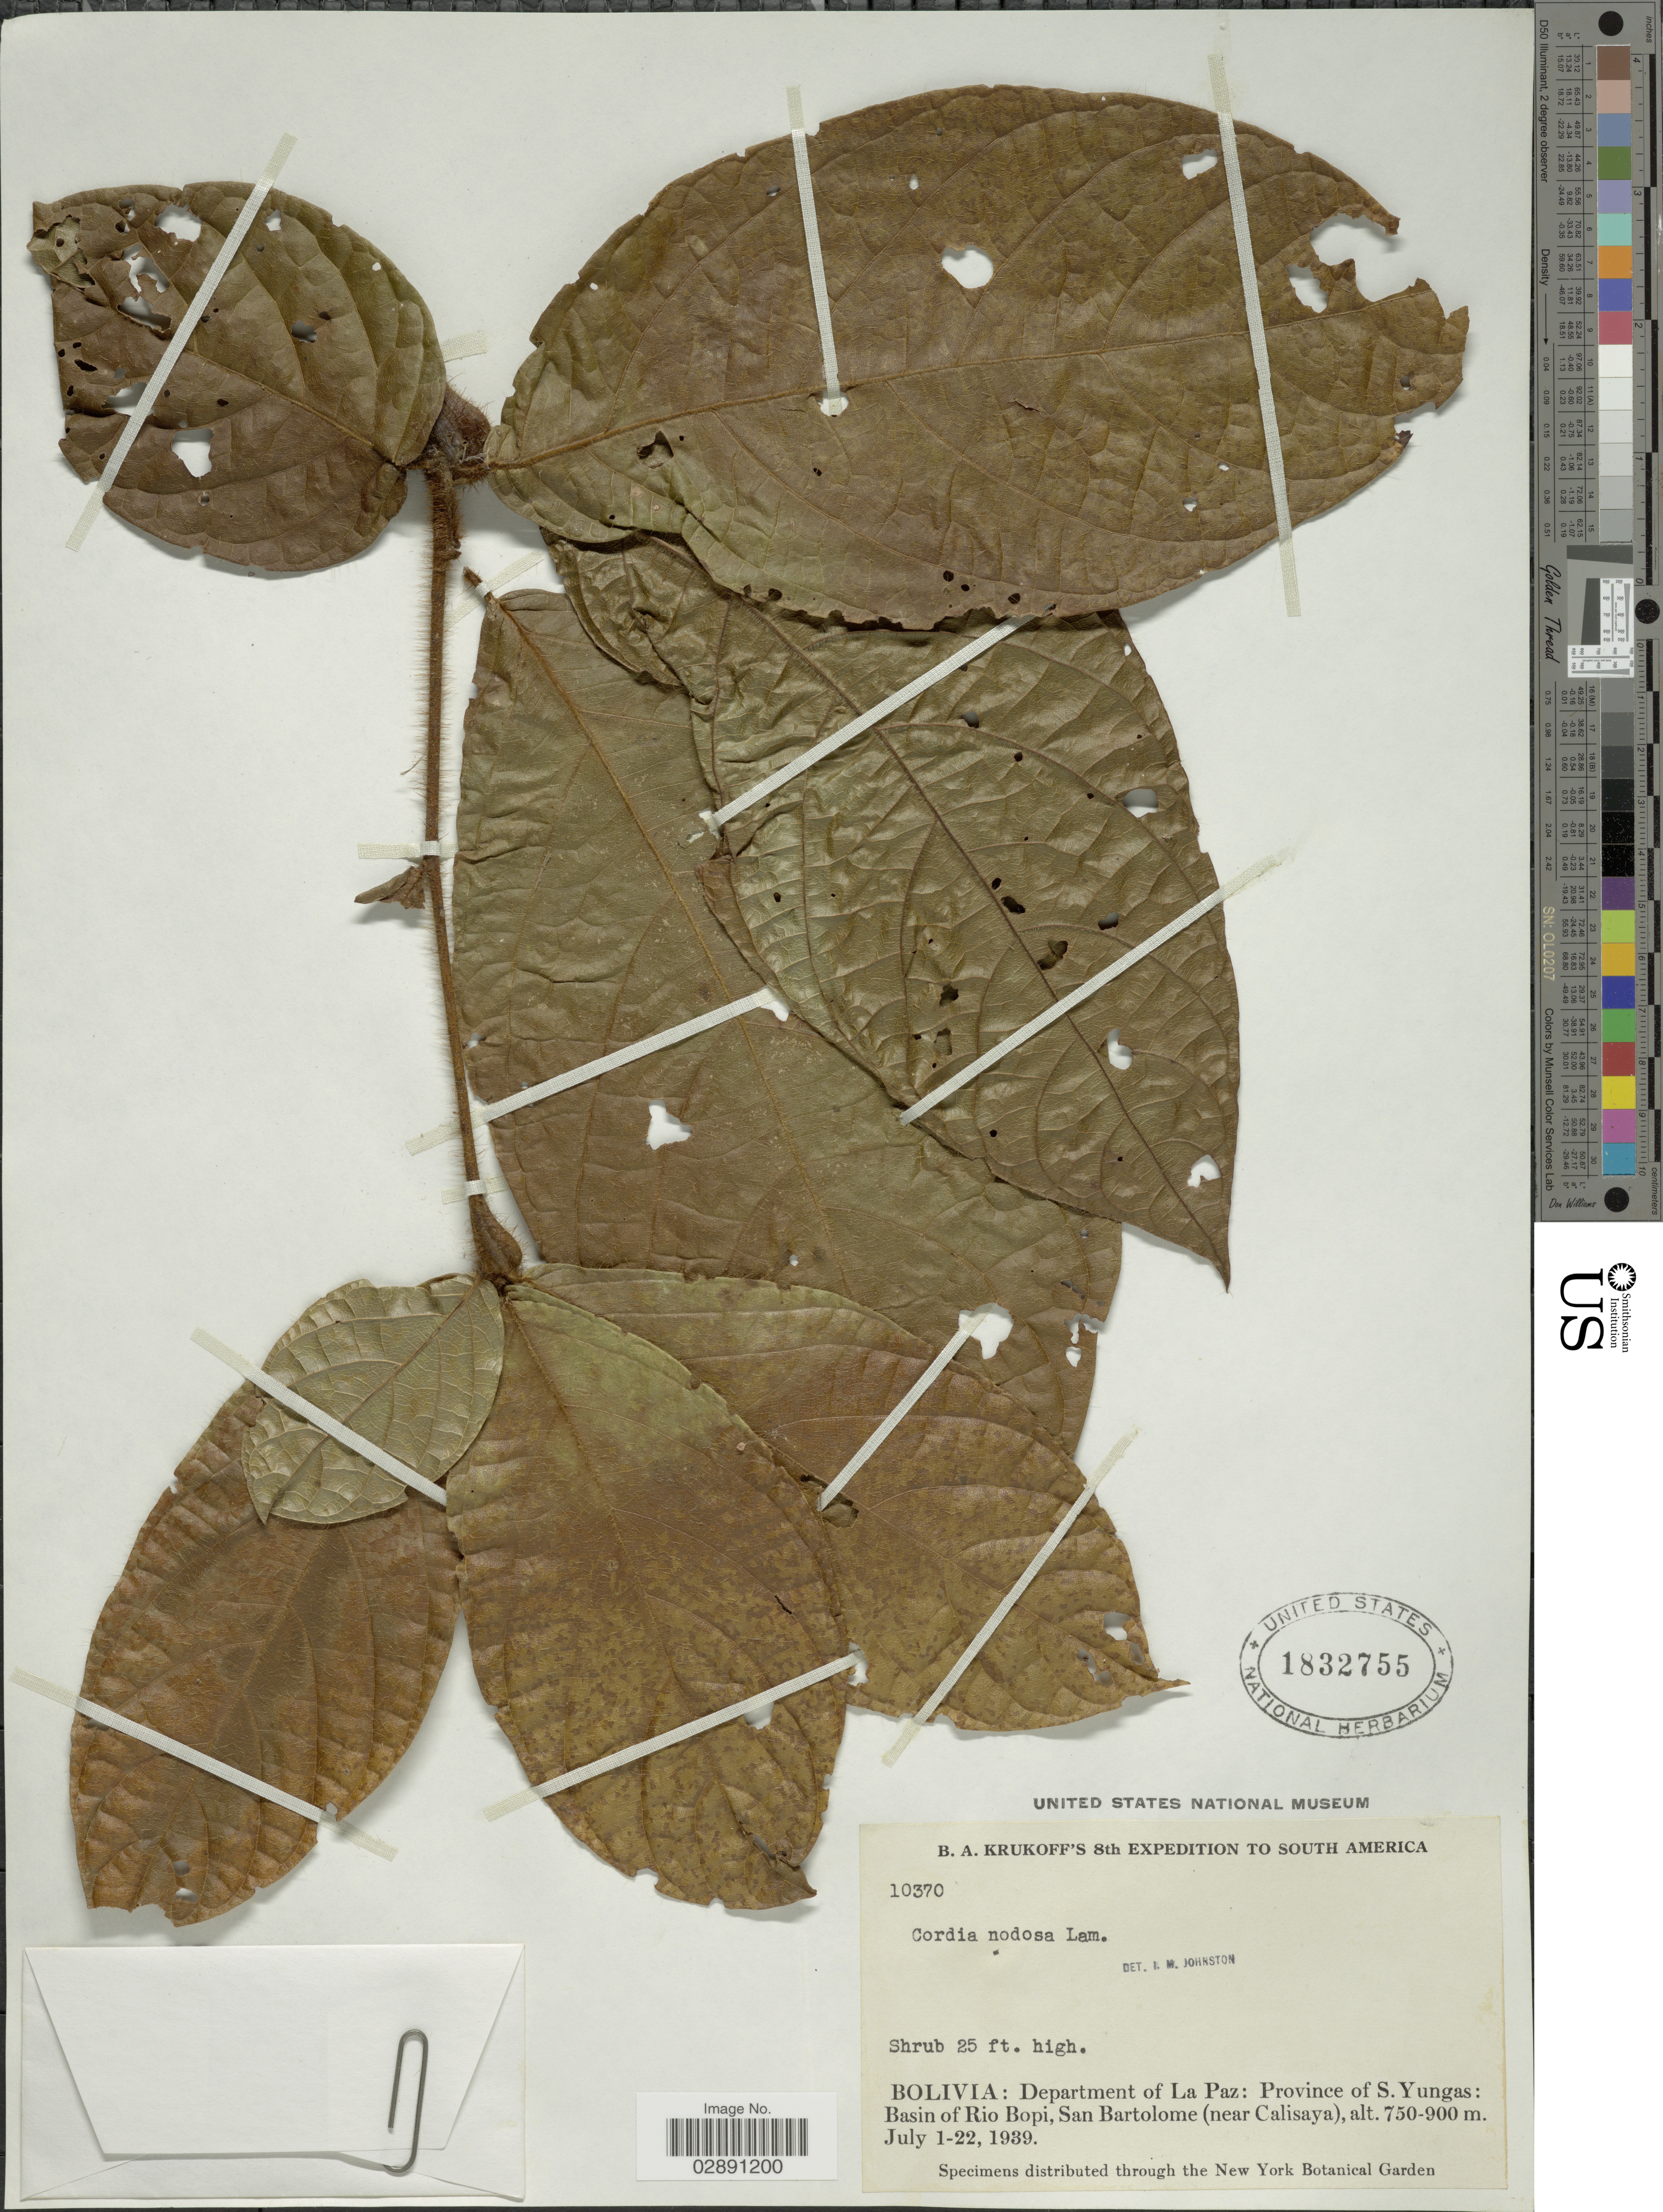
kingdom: Plantae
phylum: Tracheophyta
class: Magnoliopsida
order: Boraginales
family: Cordiaceae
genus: Cordia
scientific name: Cordia nodosa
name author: Lam.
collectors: B. A. Krukoff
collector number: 10370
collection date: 1939-07-01/1939-07-22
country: Bolivia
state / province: La Paz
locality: Department of La Paz: Province of S. Yungas: Basin of Rio Bopi, San Bartolome (near Calisaya).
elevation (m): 750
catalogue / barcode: US 1832755